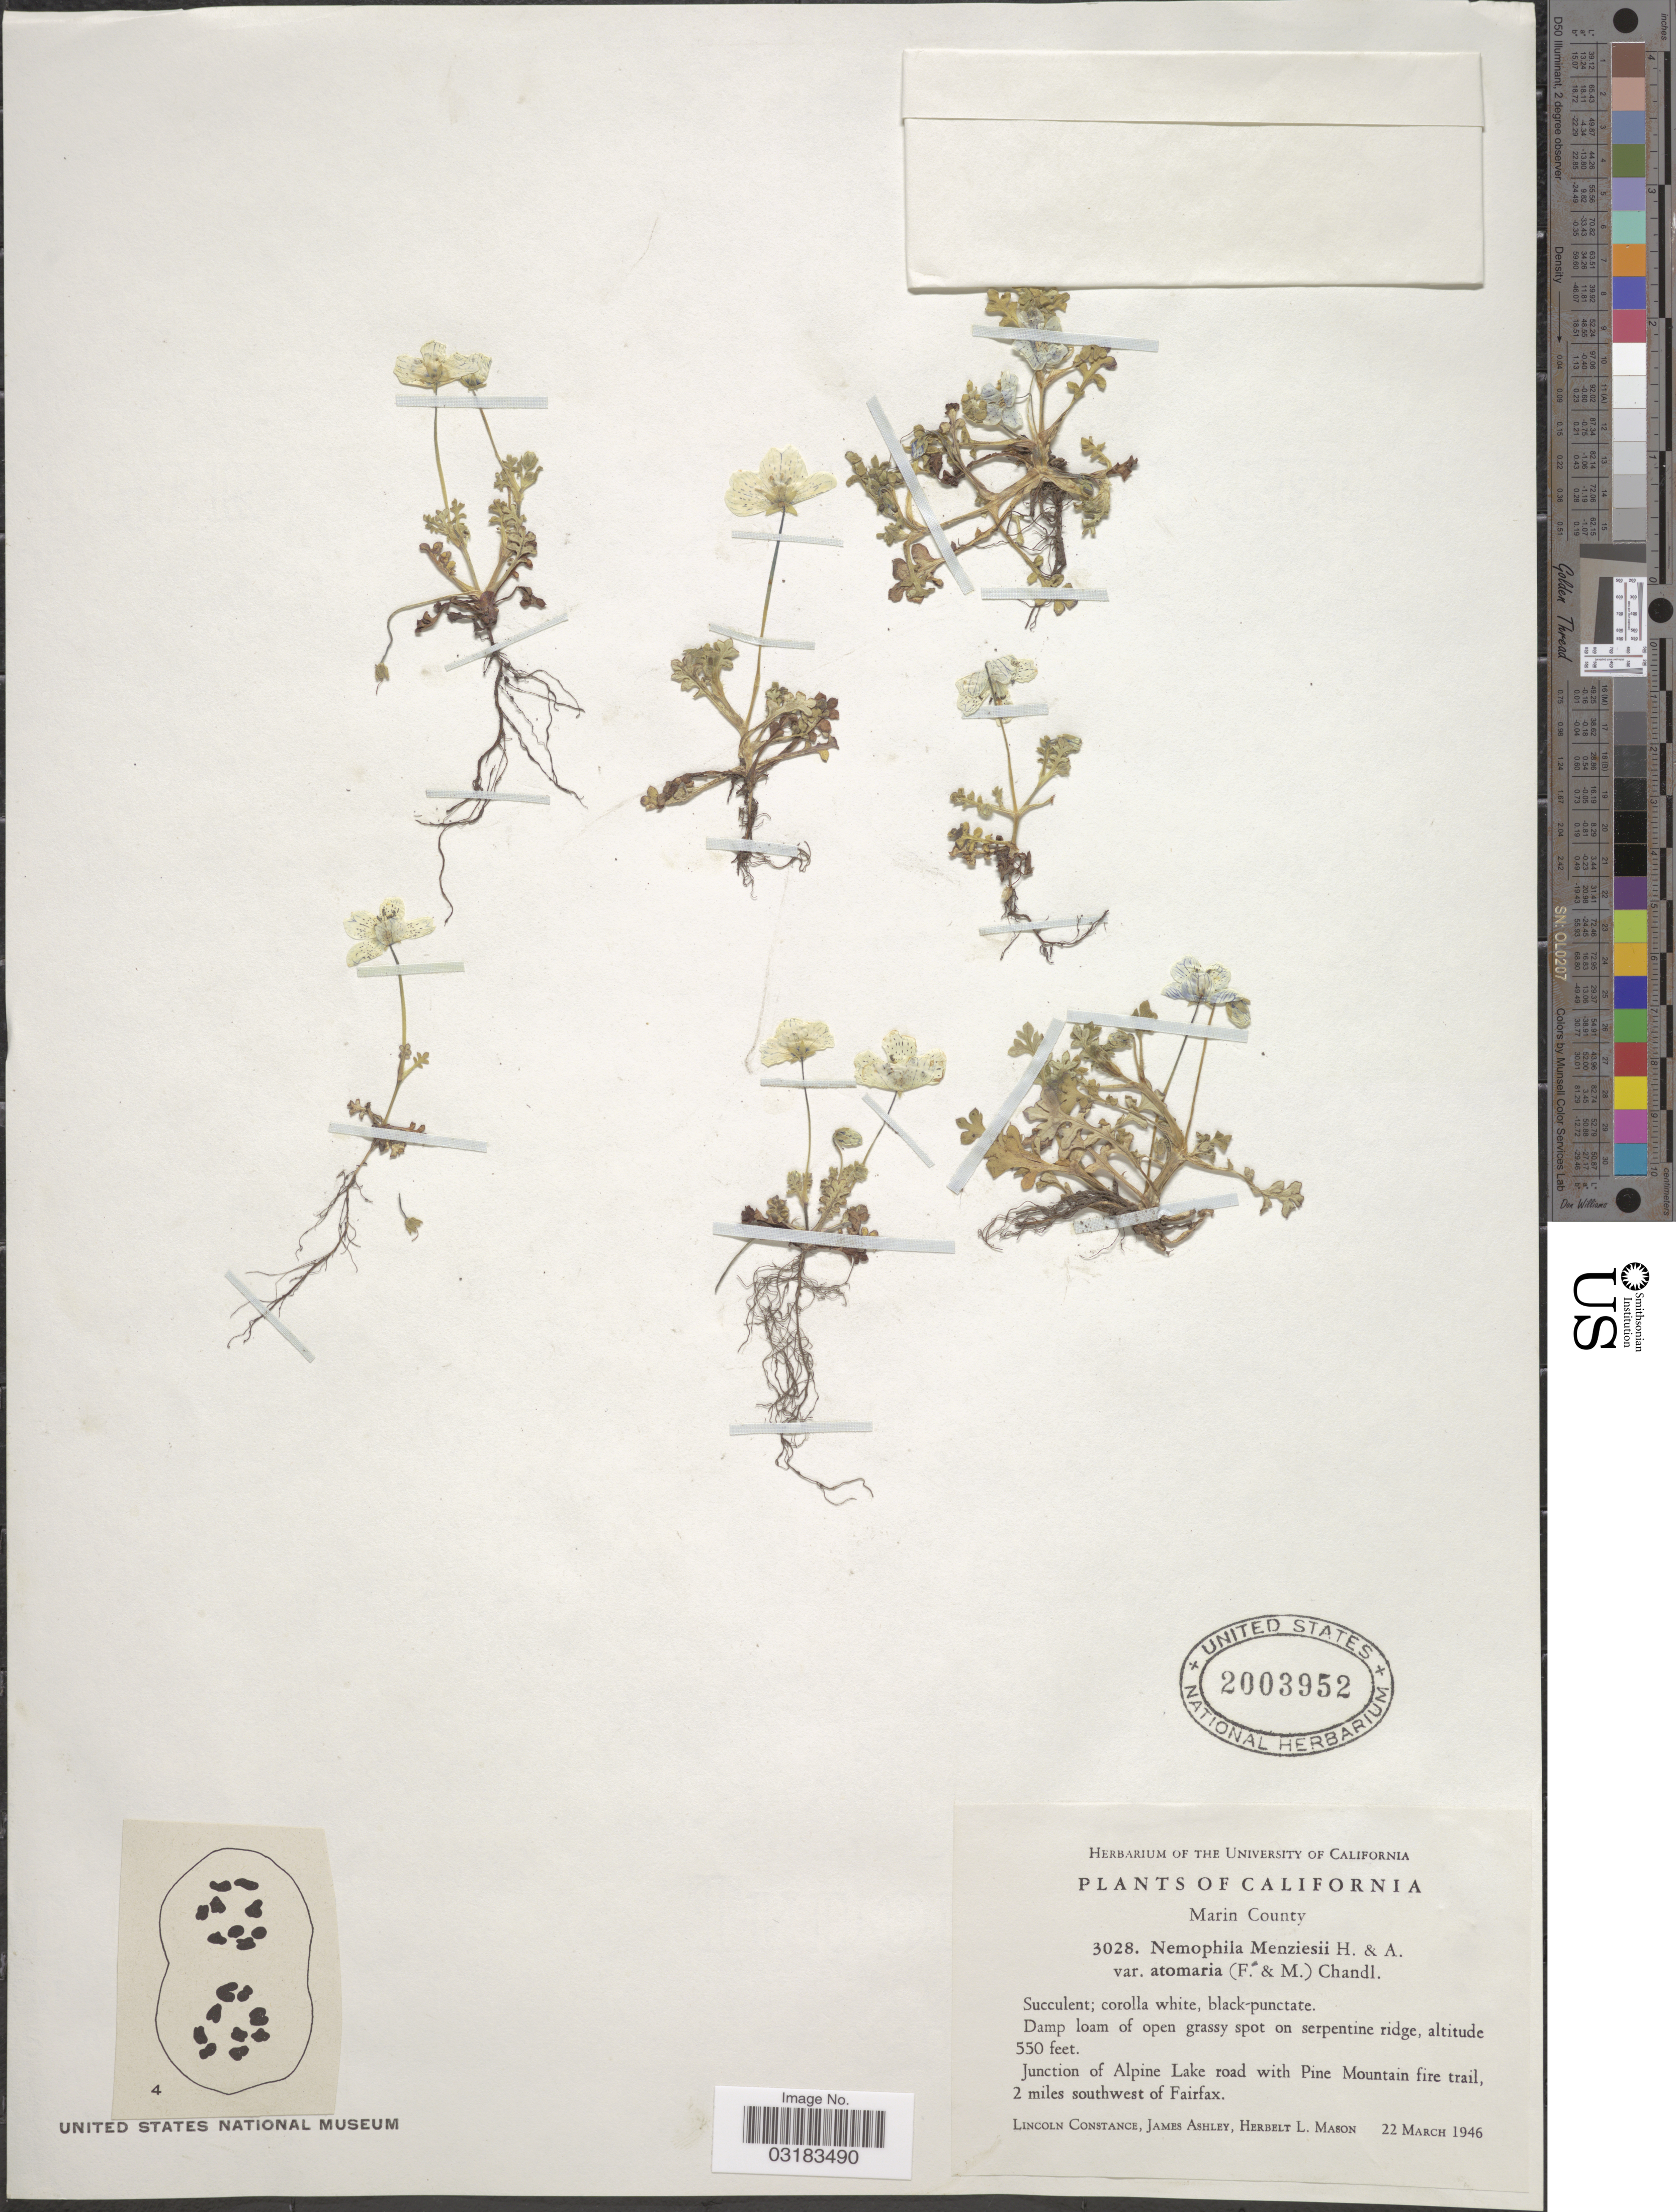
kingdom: Plantae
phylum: Tracheophyta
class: Magnoliopsida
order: Boraginales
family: Hydrophyllaceae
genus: Nemophila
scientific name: Nemophila menziesii var. atomaria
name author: (Fisch. & C.A. Mey.) H.P. Chandler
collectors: L. Constance & H. L. Mason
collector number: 3028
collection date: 1946-03-22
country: United States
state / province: California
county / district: Marin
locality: Marin County. Junction of Alpine Lake road with Pine Mountain fire trail, 2 miles southwest of Fairfax.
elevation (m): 168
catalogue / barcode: US 2003952